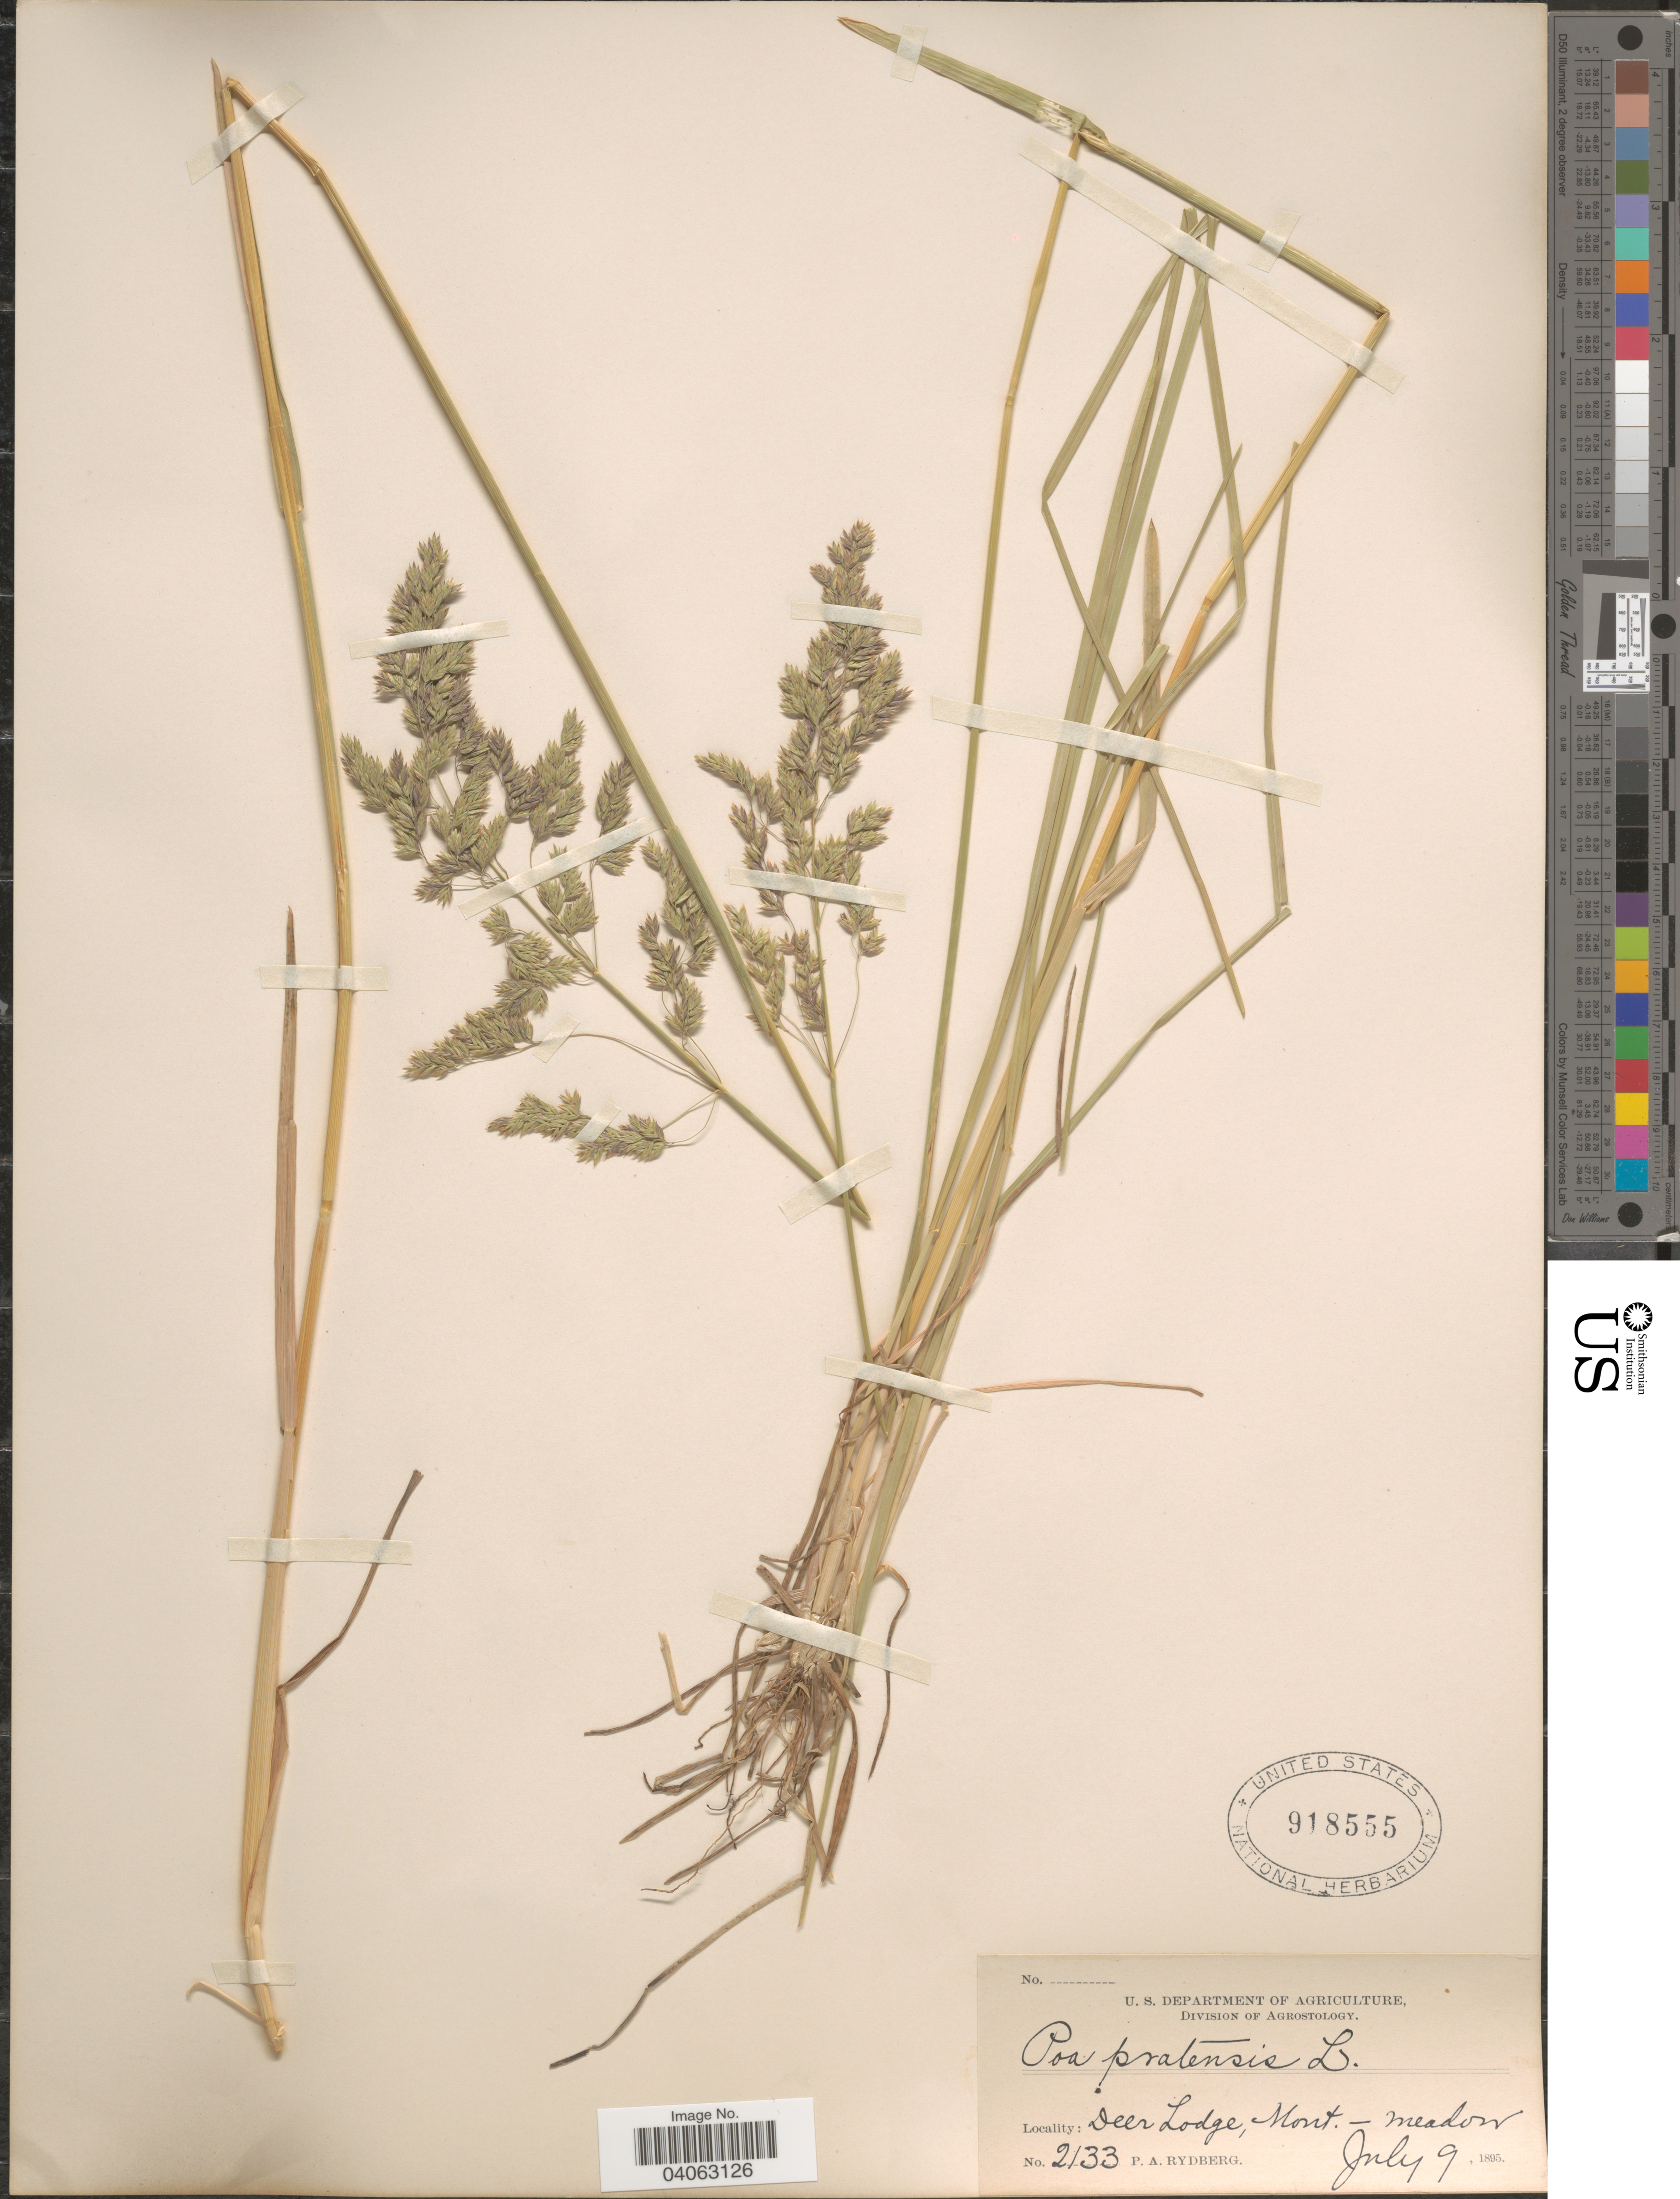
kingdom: Plantae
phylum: Tracheophyta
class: Liliopsida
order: Poales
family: Poaceae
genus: Poa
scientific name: Poa pratensis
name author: L.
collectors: P. A. Rydberg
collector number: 2133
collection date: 1895-07-09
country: United States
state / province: Montana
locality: Deer Lodge, meadow.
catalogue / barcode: US 918555